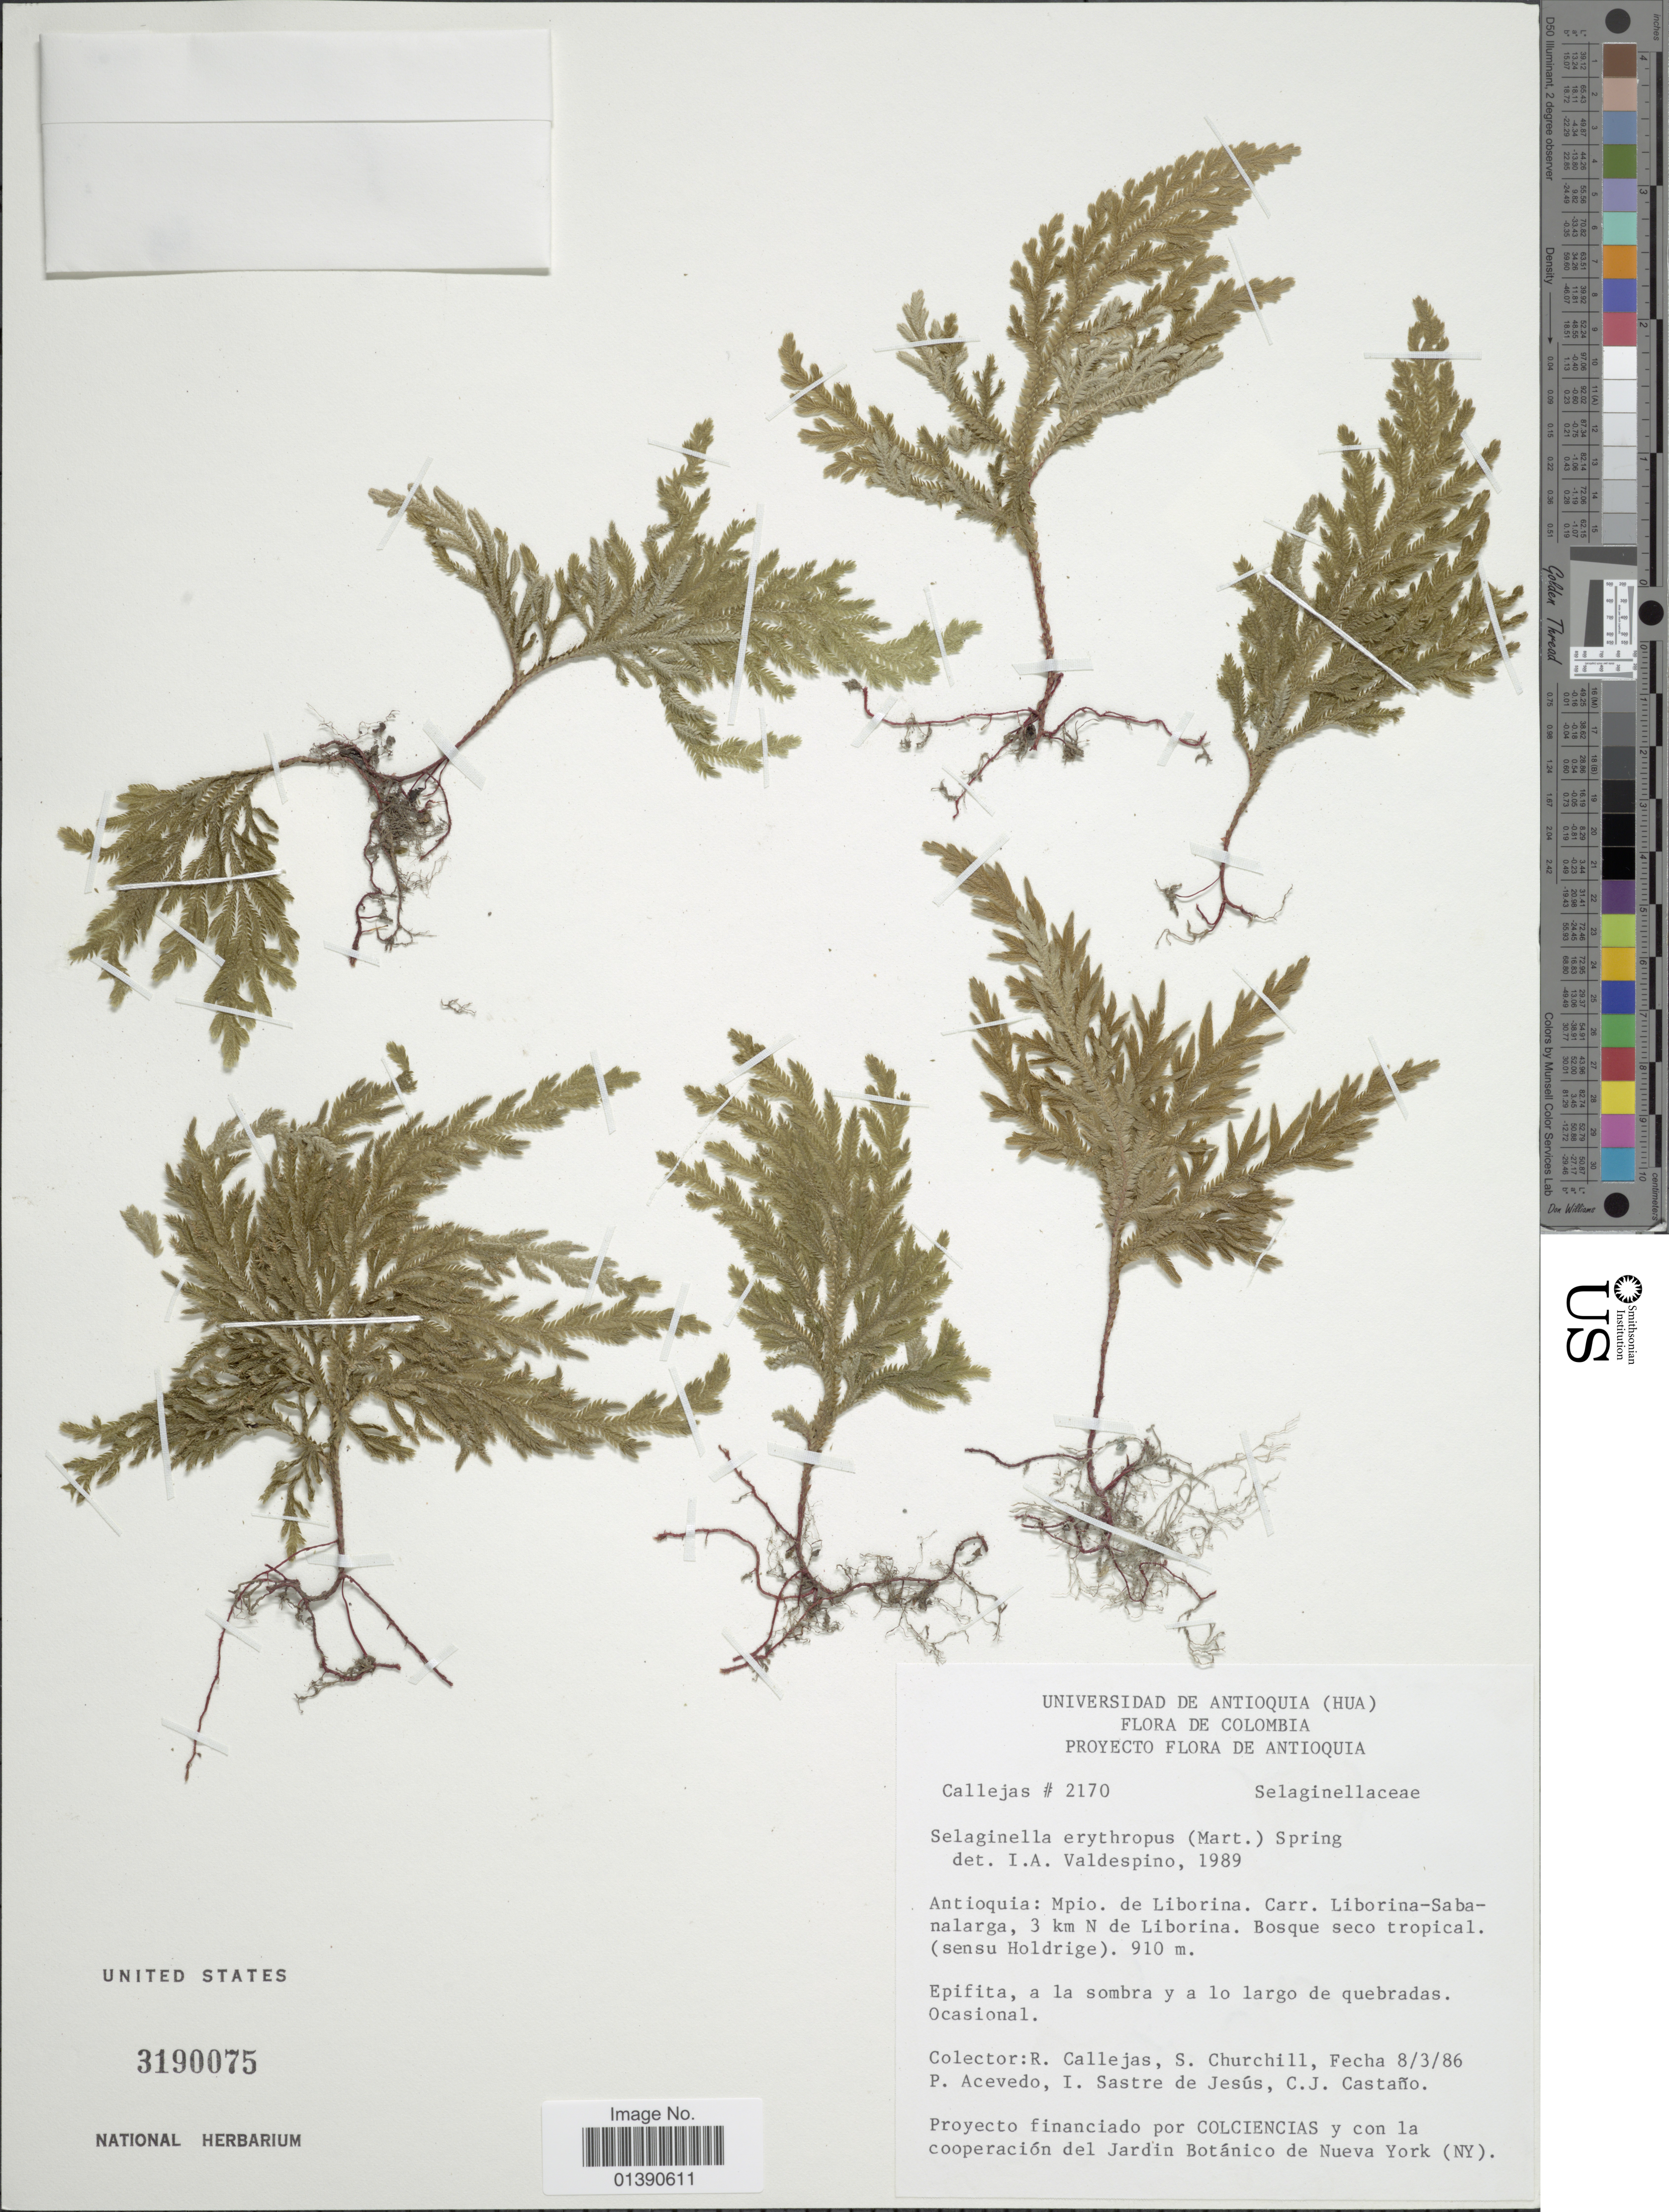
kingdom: Plantae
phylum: Tracheophyta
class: Lycopodiopsida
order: Selaginellales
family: Selaginellaceae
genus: Selaginella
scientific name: Selaginella erythropus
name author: (Mart.) Hieron.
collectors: R. Callejas, S. Churchill, P. Acevedo-Rodr., I. Sastre-de Jesús & C. Castaño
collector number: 2170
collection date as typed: Transcribed d/m/y: 8/3/86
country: Colombia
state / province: Antioquia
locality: Mpio de Liborina. carr Liborina-Sabanalarga, 3 km N de Liborina.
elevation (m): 910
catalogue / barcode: US 3190075